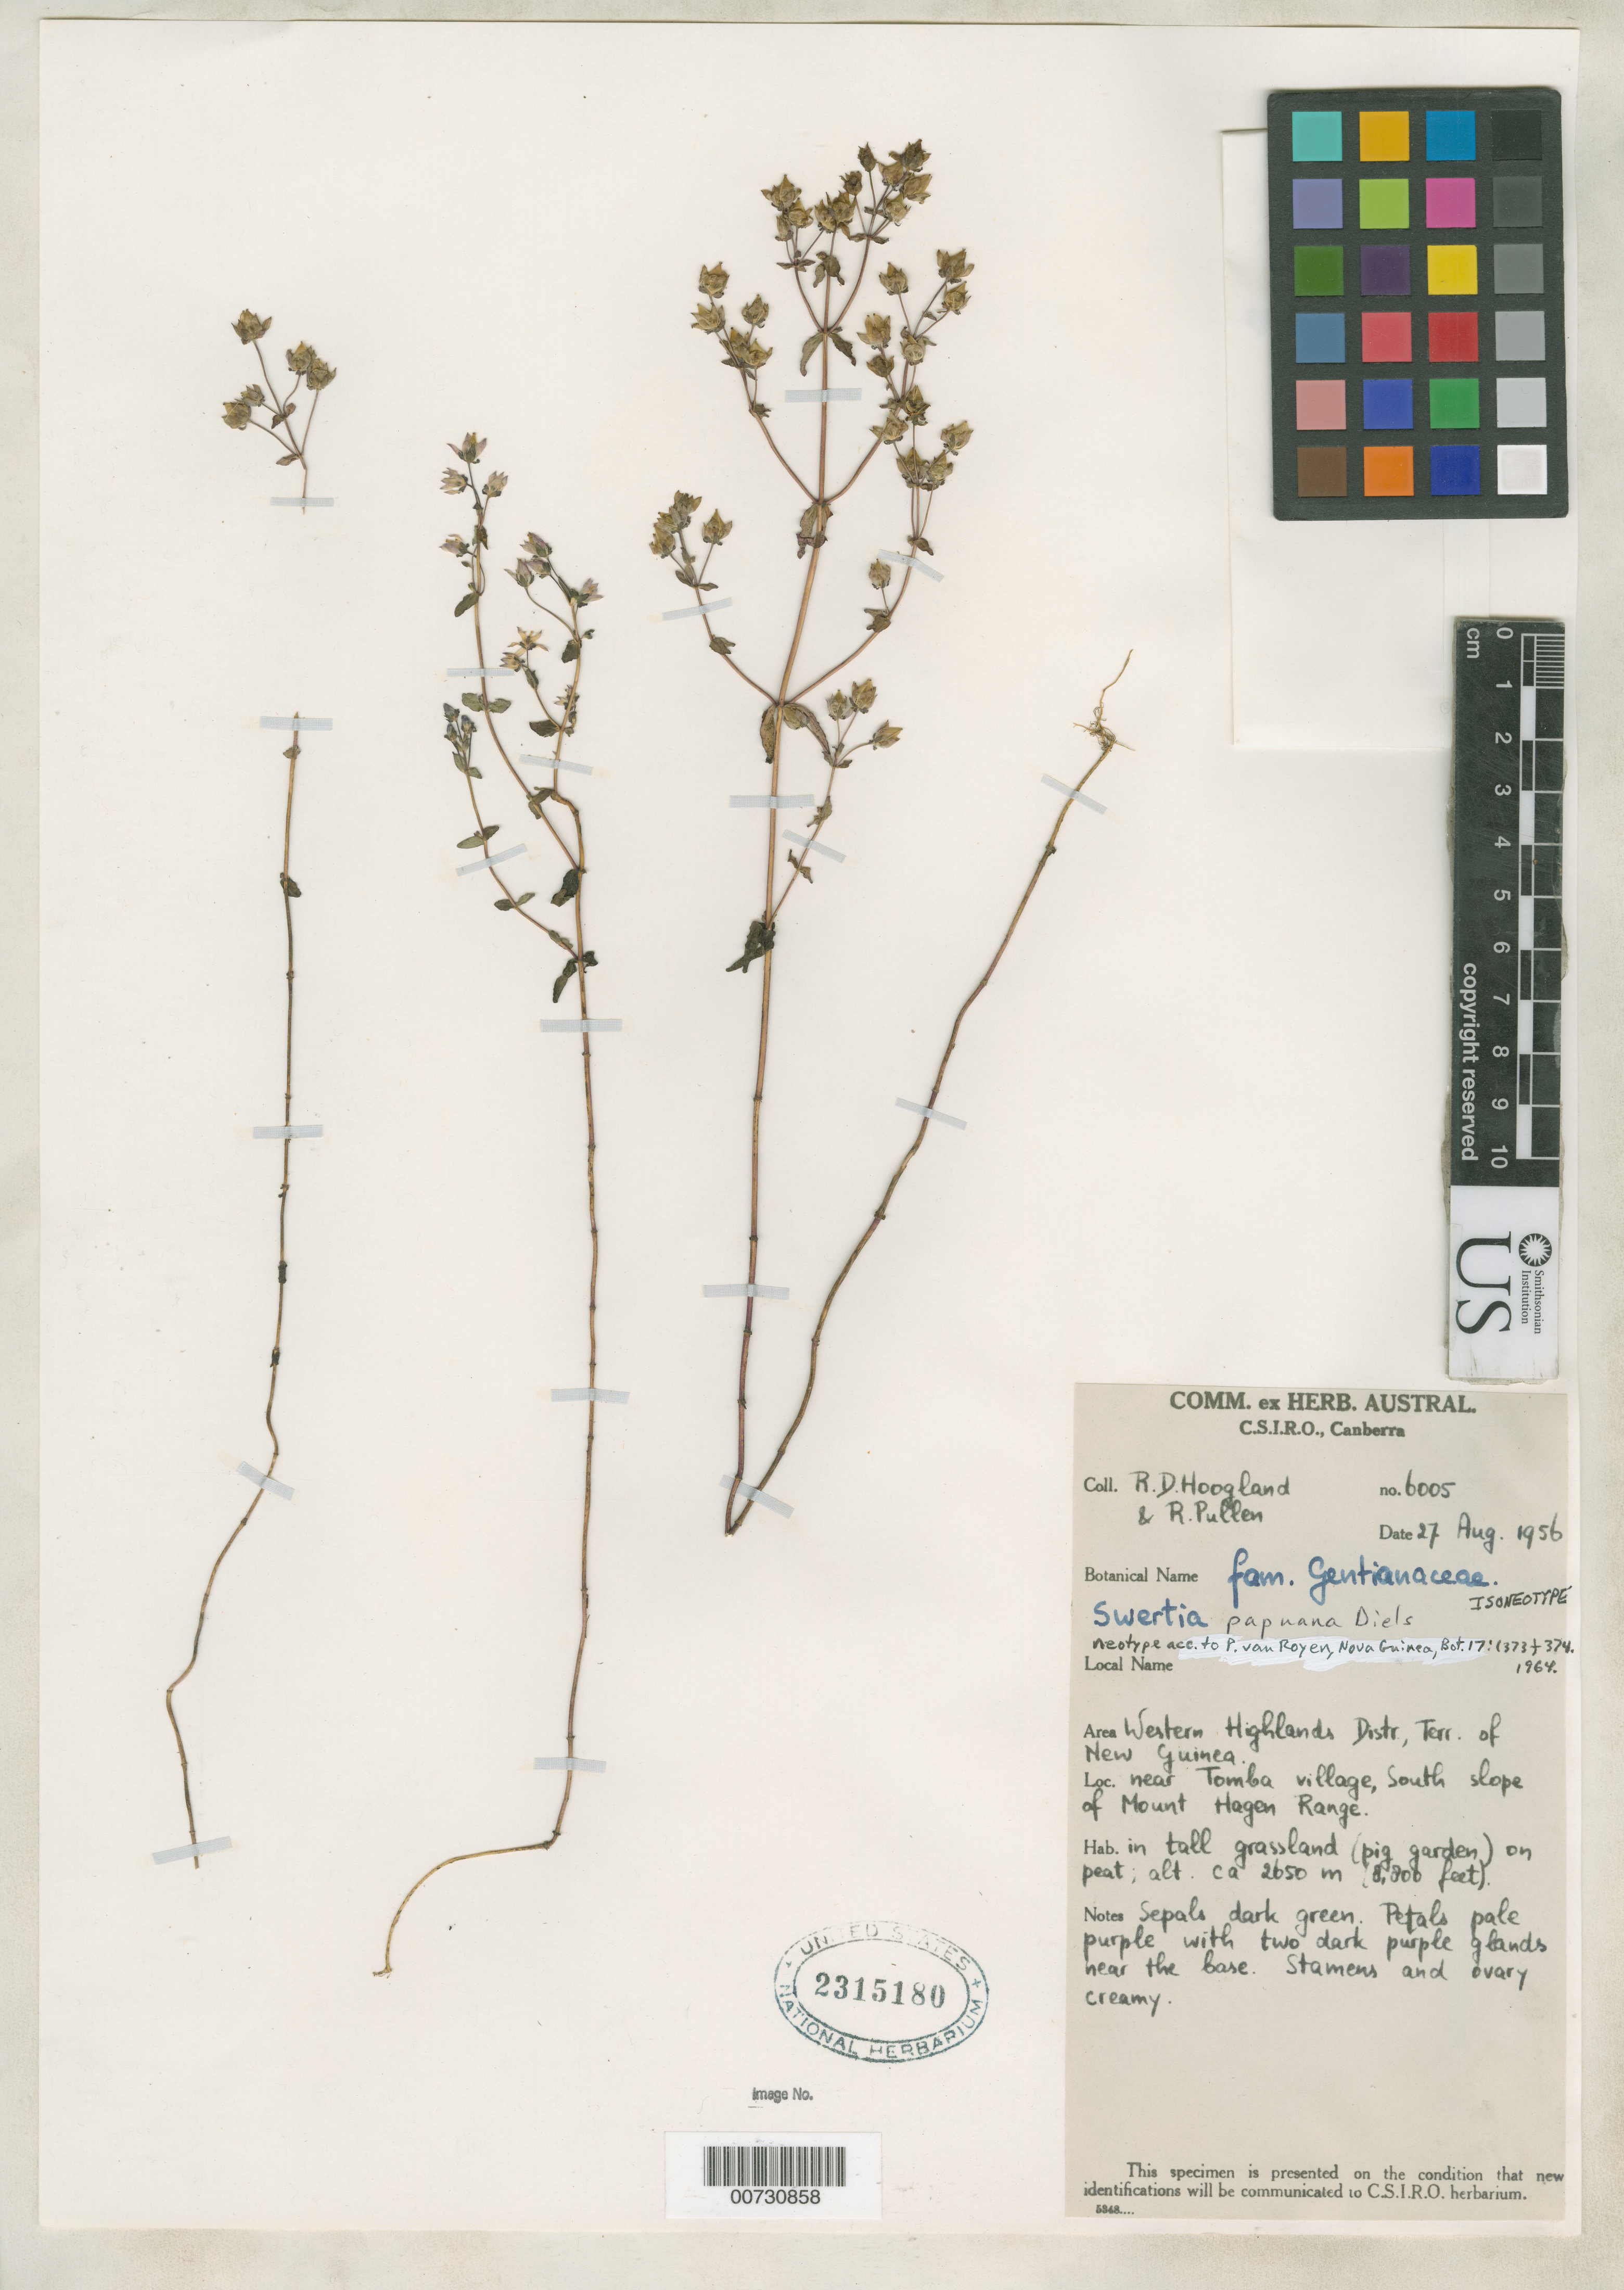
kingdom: Plantae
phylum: Tracheophyta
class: Magnoliopsida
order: Gentianales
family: Gentianaceae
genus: Swertia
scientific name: Swertia papuana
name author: Diels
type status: Isoneotype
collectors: R. D. Hoogland & R. Pullen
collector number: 6005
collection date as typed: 27 Aug 1956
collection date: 1956-08-27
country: Papua New Guinea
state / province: Western Highlands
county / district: Mount Hagen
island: New Guinea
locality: Near Tomba village, south slope of Mount Hagen Range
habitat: Tall grassland (pig garden) on peat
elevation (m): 2650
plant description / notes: Original type, Keysser s.n. (B) destroyed.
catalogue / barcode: US 2315180